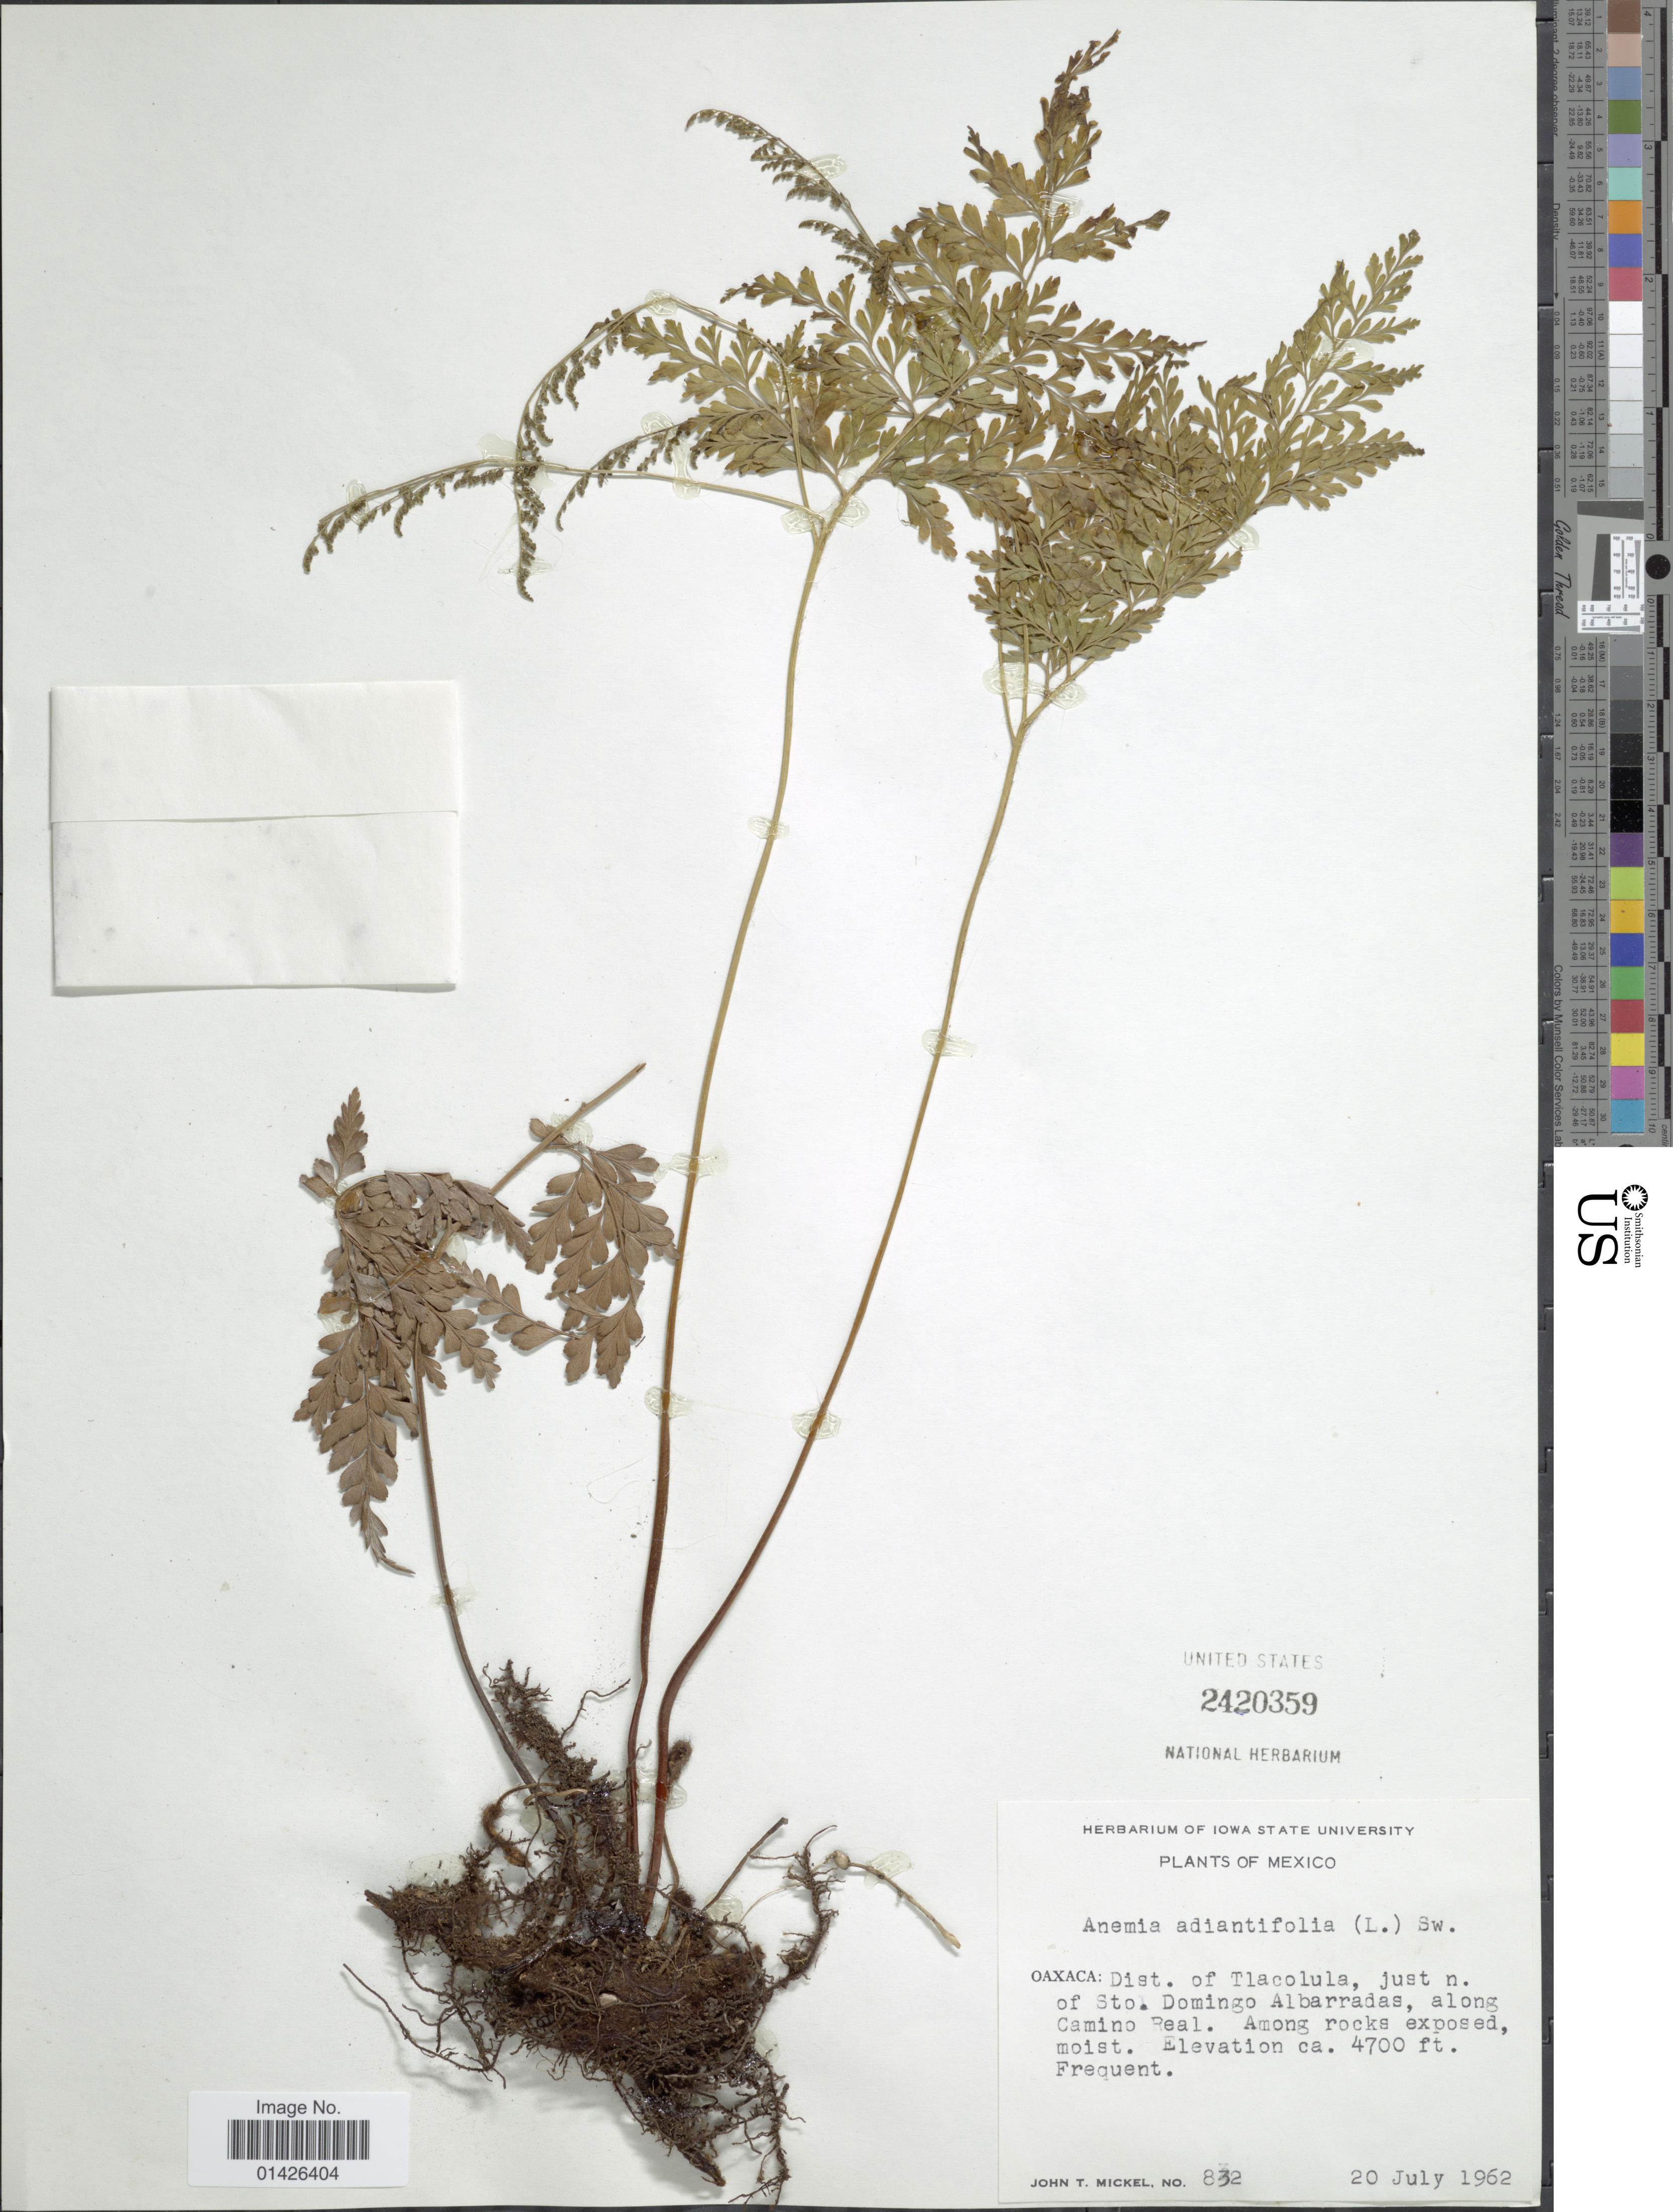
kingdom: Plantae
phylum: Tracheophyta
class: Polypodiopsida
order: Schizaeales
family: Anemiaceae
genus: Anemia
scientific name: Anemia adiantifolia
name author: (L.) Sw.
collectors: J. T. Mickel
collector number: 832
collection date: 1962-07-20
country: Mexico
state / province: Oaxaca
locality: Dist of Tlacolula, just n of Sto Domingo Albarradas, along Camino Real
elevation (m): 1433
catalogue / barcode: US 2420359